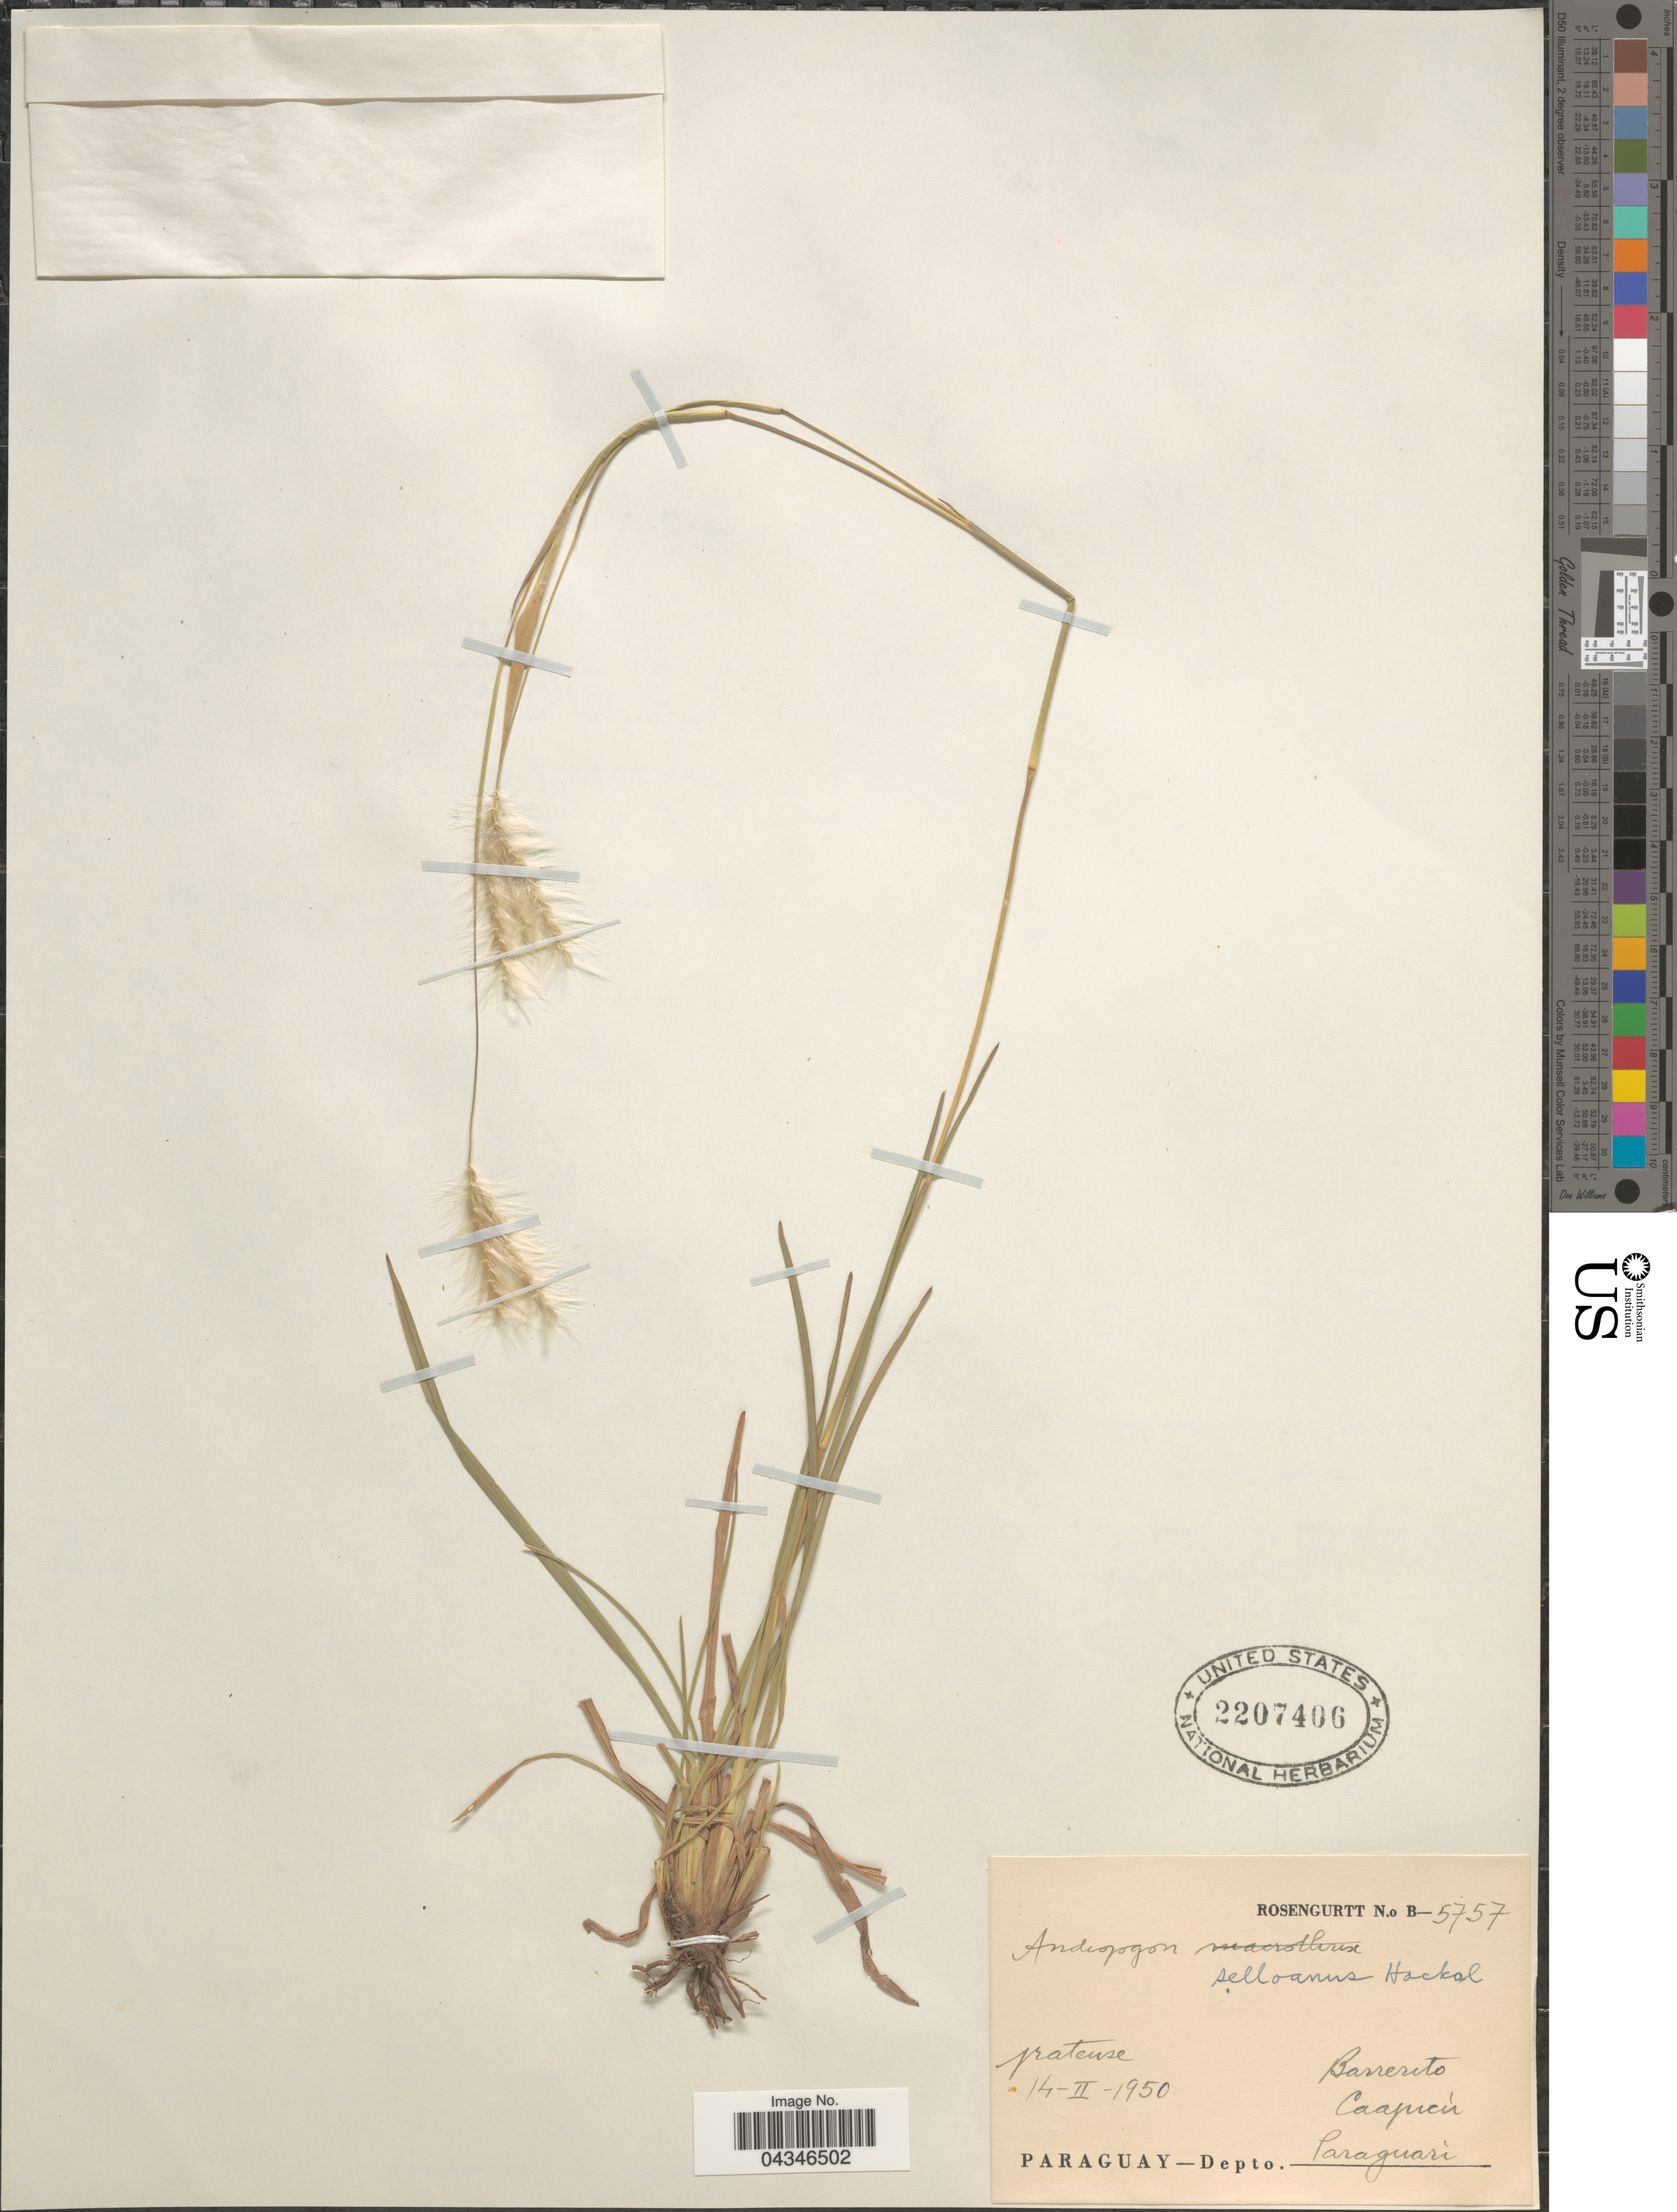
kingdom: Plantae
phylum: Tracheophyta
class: Liliopsida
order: Poales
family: Poaceae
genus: Andropogon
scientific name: Andropogon selloanus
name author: (Hack.) Hack.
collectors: Rosengurtt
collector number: B-5757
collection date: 1950-02-14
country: Paraguay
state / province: Paraguari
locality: Barrerito. Caapicú. Depto. Paraguari.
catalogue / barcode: US 2207406